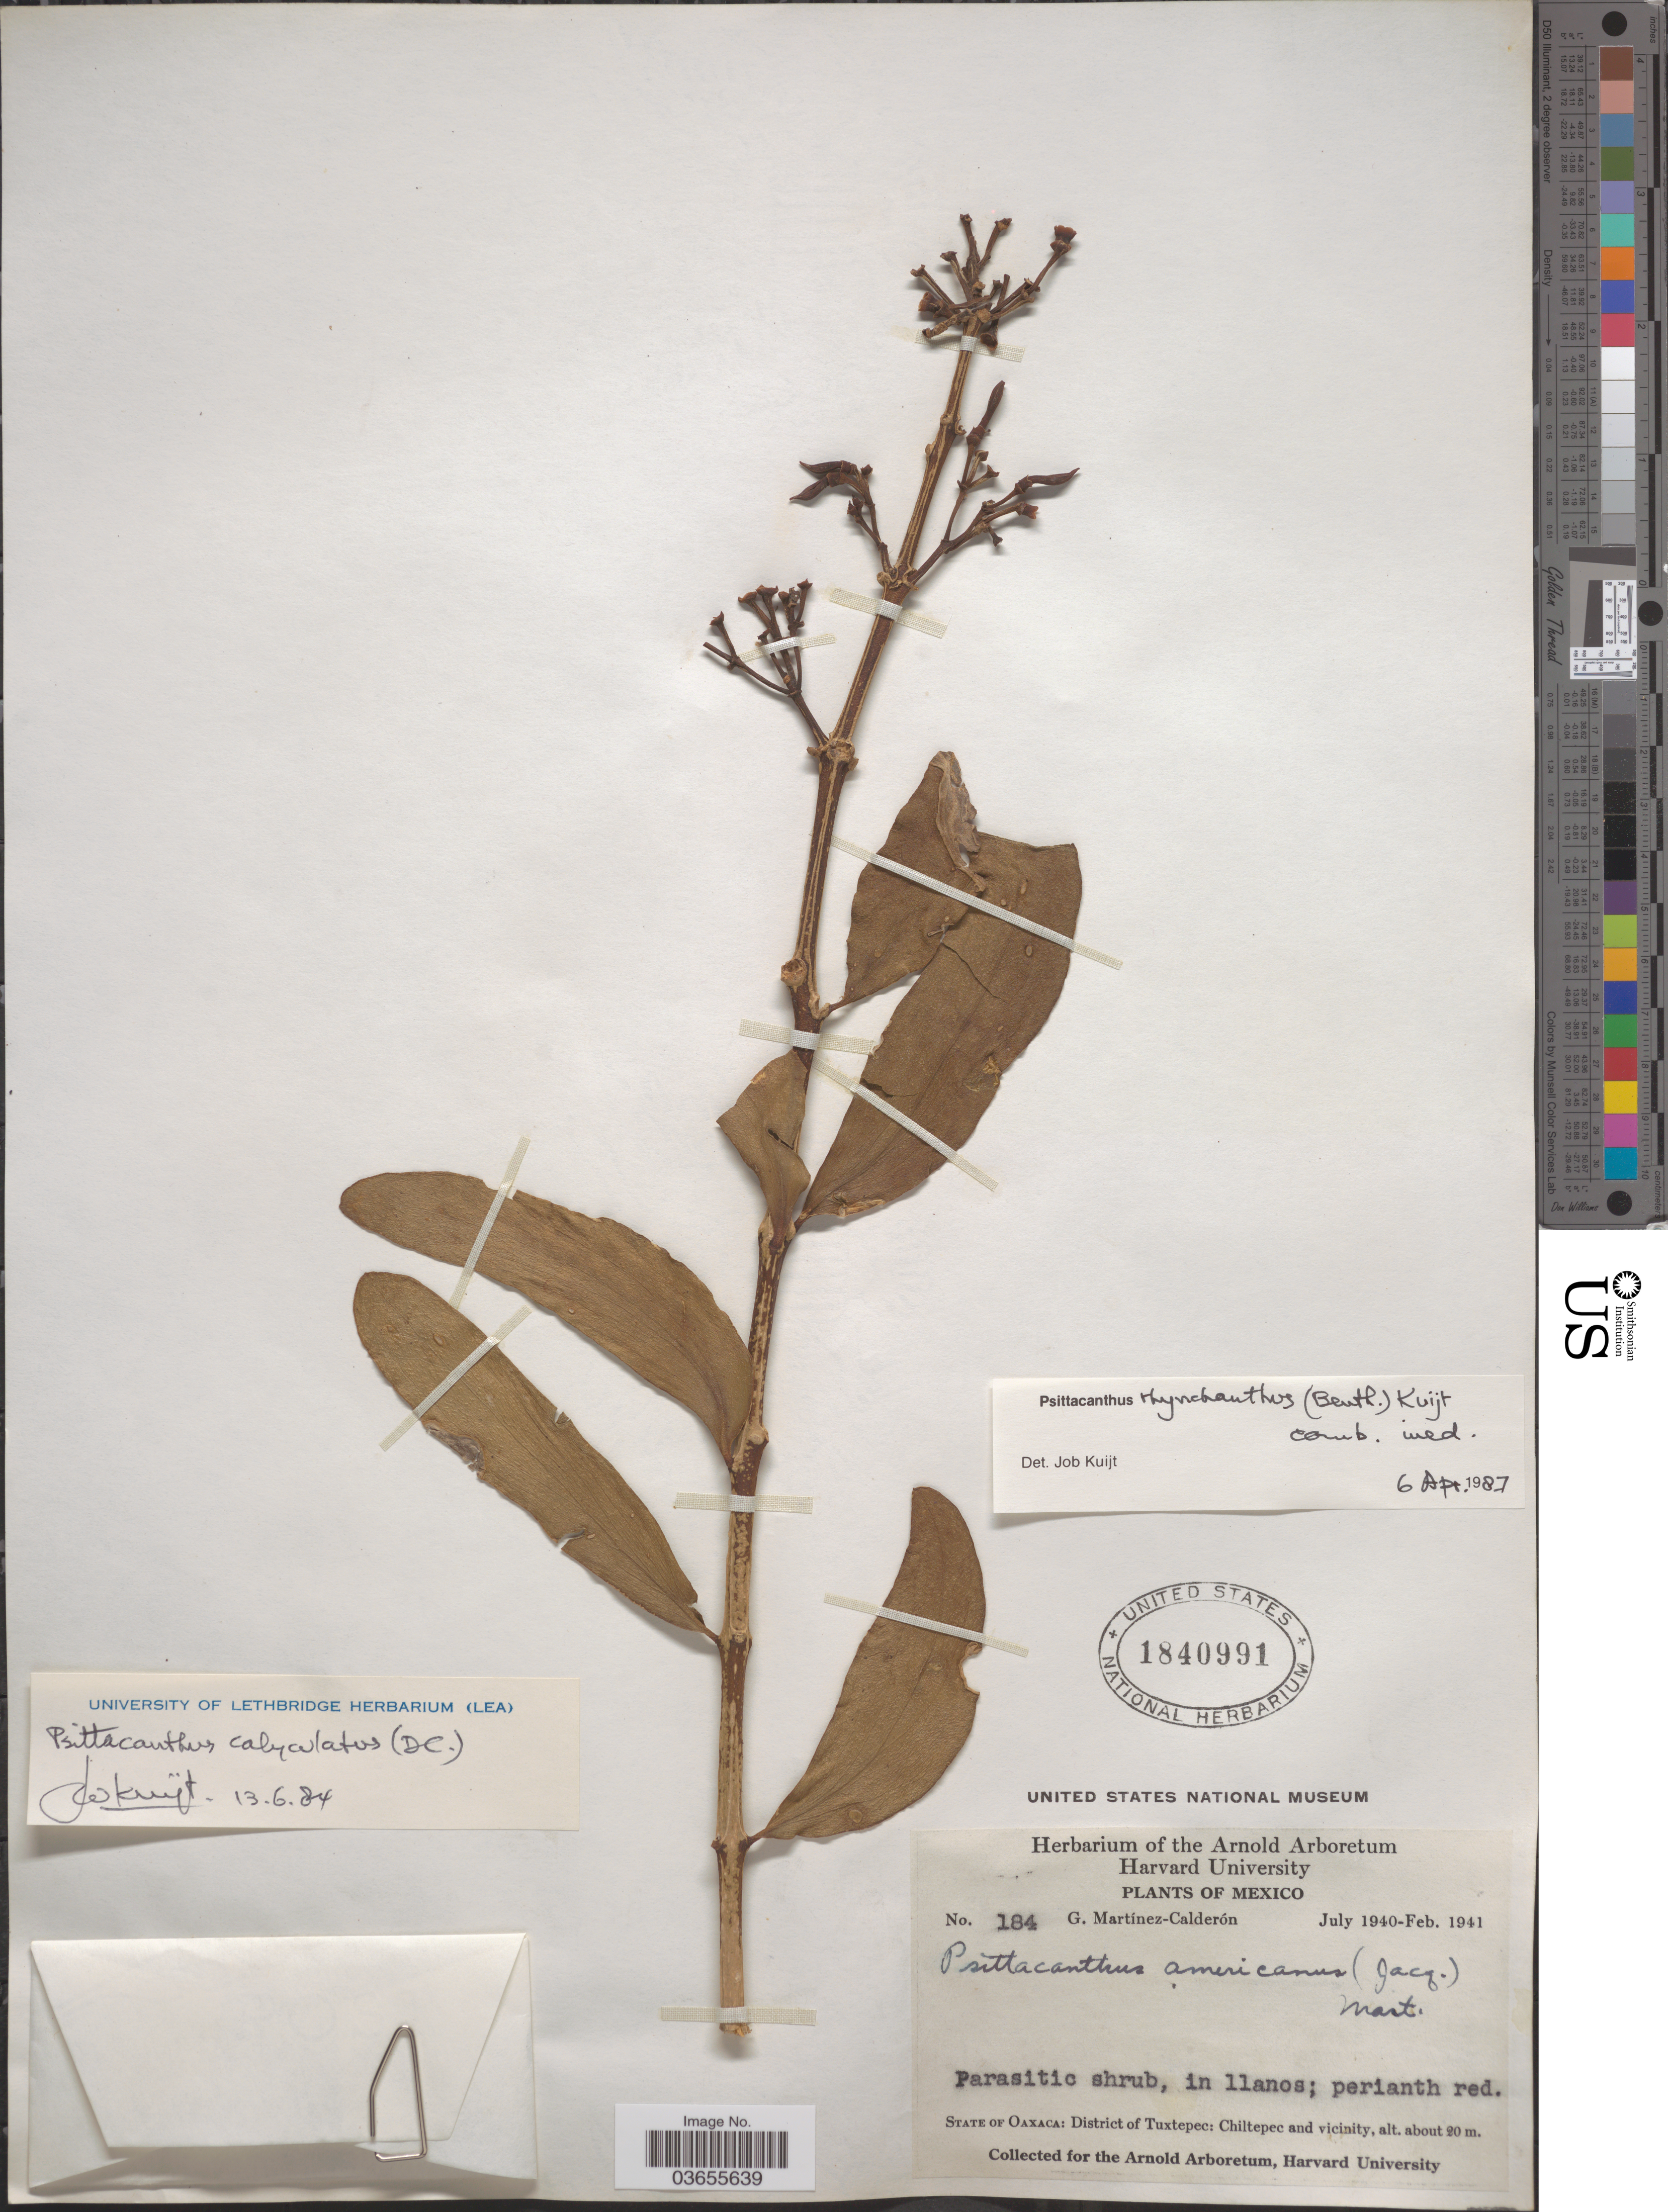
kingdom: Plantae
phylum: Tracheophyta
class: Magnoliopsida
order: Santalales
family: Loranthaceae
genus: Psittacanthus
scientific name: Psittacanthus rhynchanthus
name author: (Benth.) Kuijt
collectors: G. Martínez Calderón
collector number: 184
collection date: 1940-07/1941-02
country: Mexico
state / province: Oaxaca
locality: District of Tuxtepec: Chiltepec and vicinity.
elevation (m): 20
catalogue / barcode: US 1840991